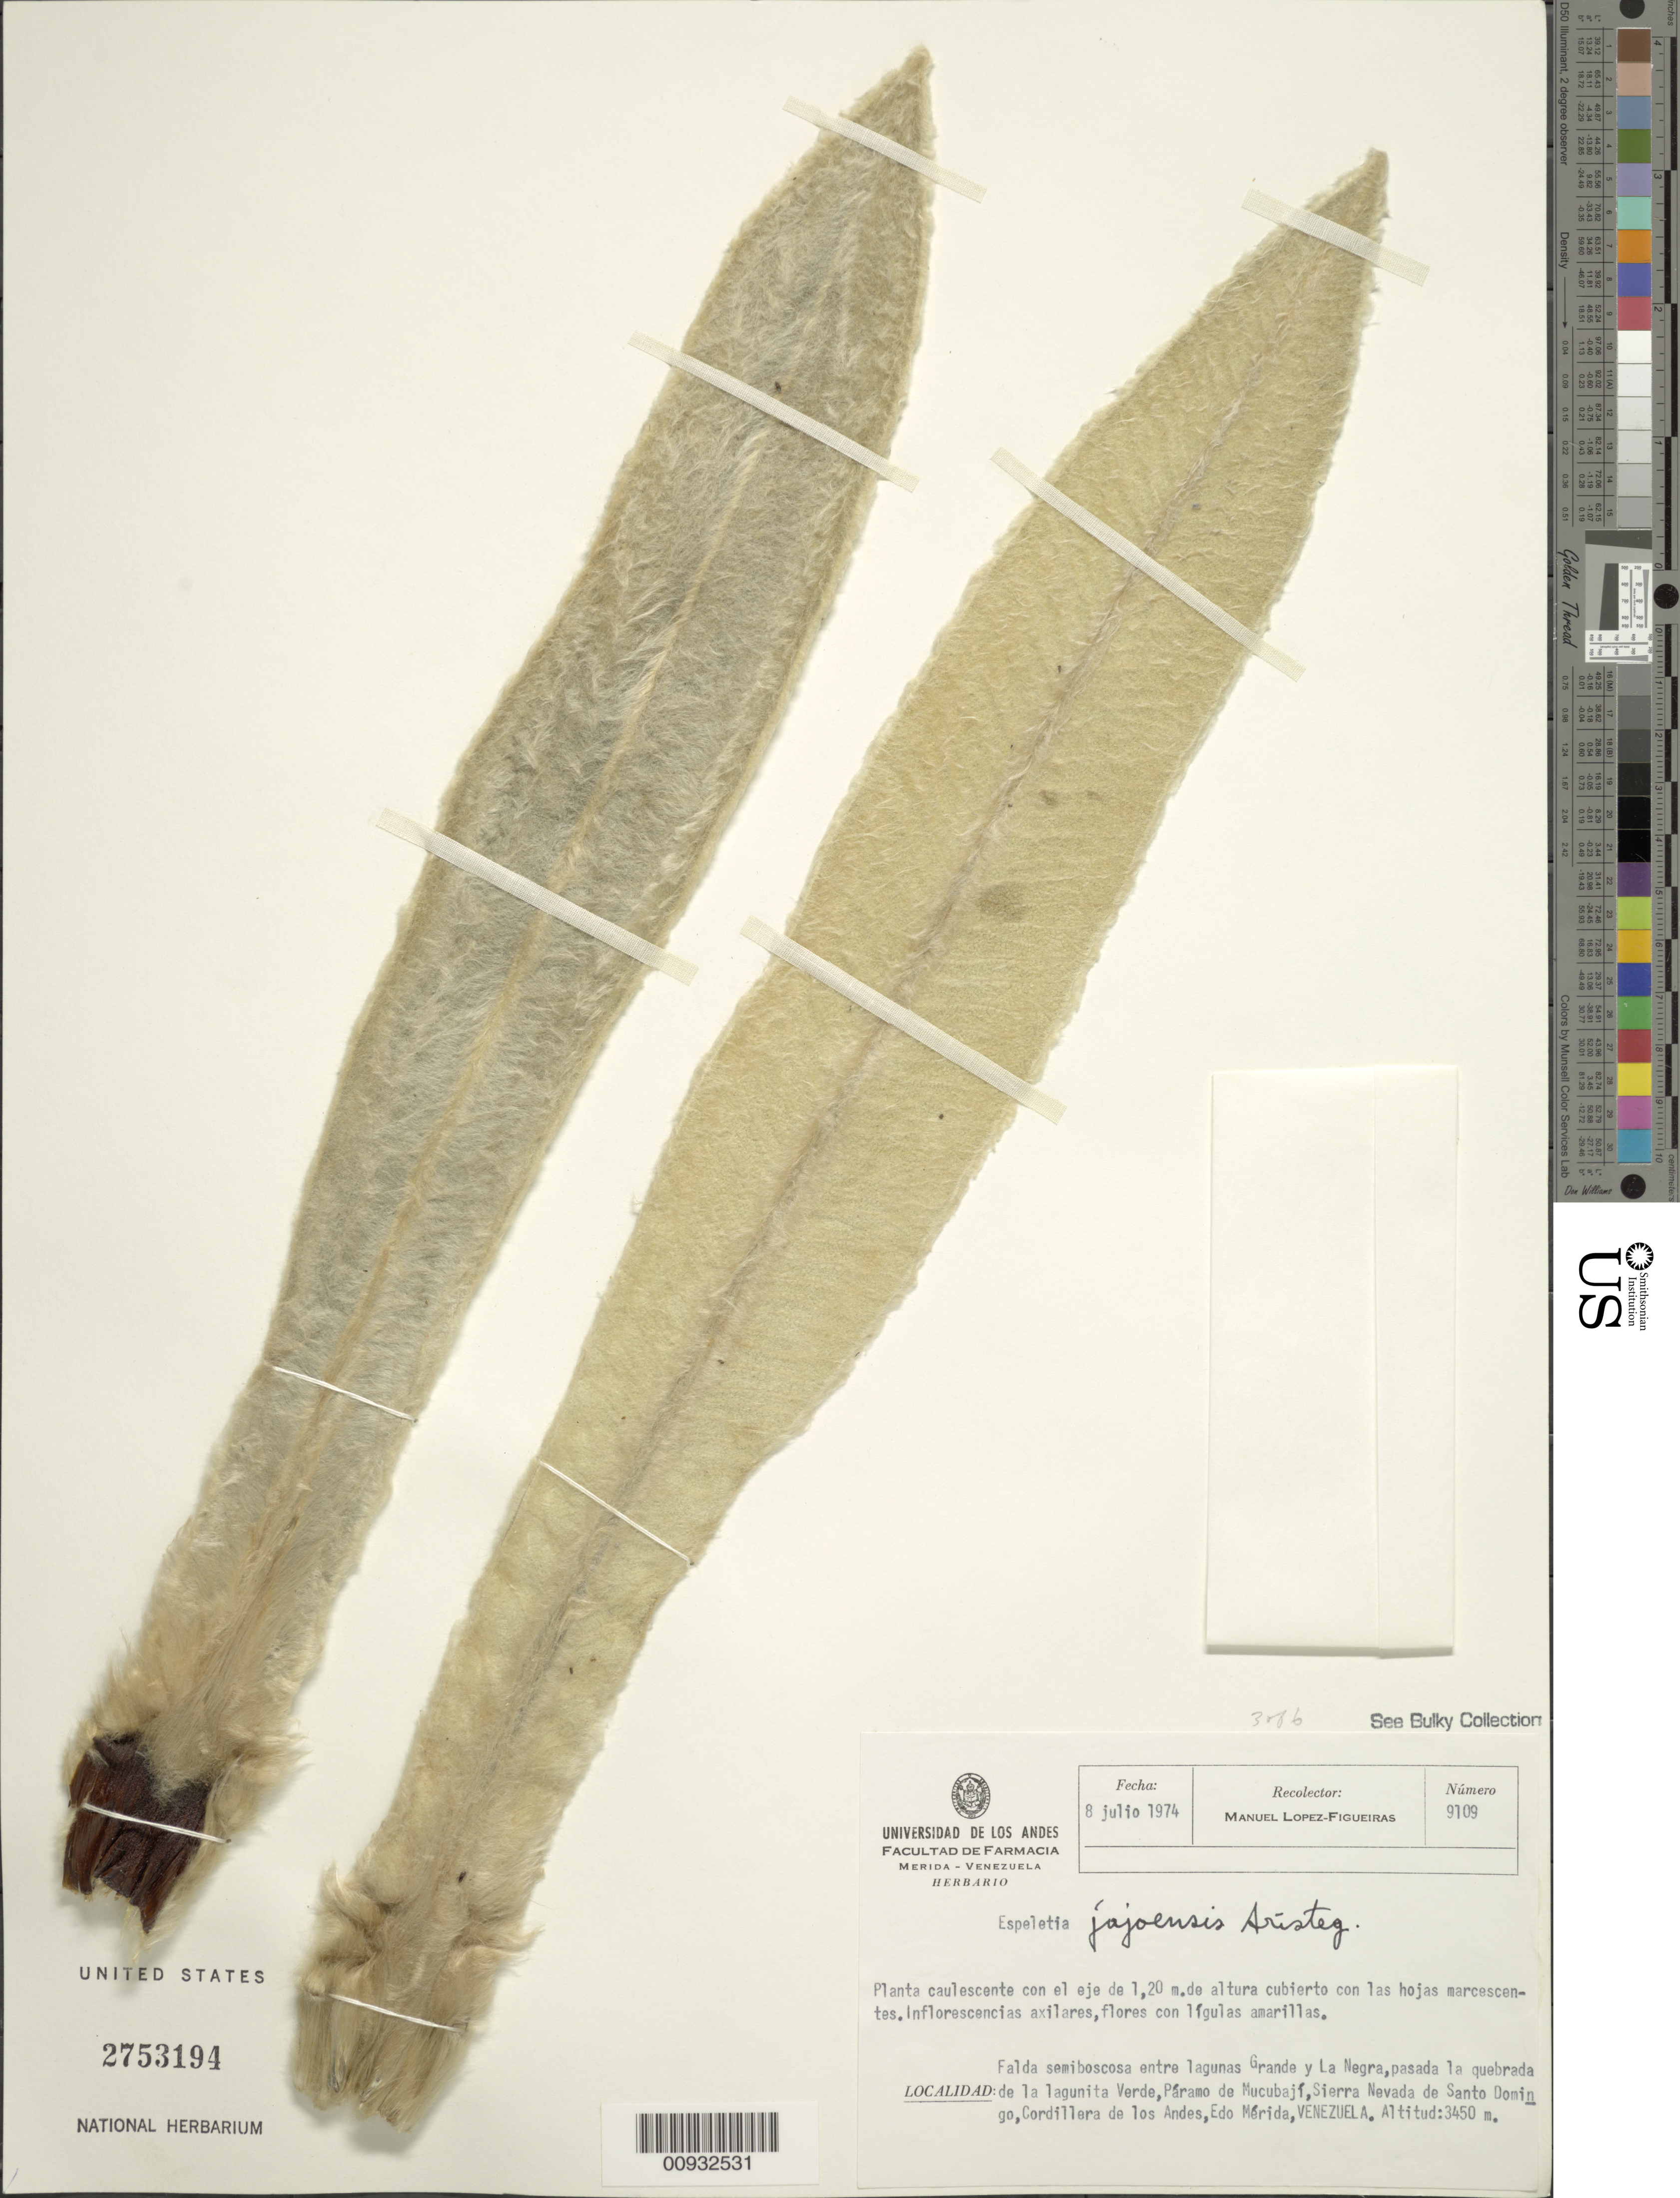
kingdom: Plantae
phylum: Tracheophyta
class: Magnoliopsida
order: Asterales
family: Asteraceae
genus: Espeletia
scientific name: Espeletia jajoensis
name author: Aristeg.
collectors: M. López Figueiras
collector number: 9109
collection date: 1974-07-08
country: Venezuela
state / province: Mérida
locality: Páramo de Mucubají. Falda semiboscosa entre Laguna Grande y Laguna Negra, pasada la quebrada de la lagunita verde, Sierra Nevada de Santo Domingo, Cordillera de los Andes.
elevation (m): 3450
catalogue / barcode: US 2753194